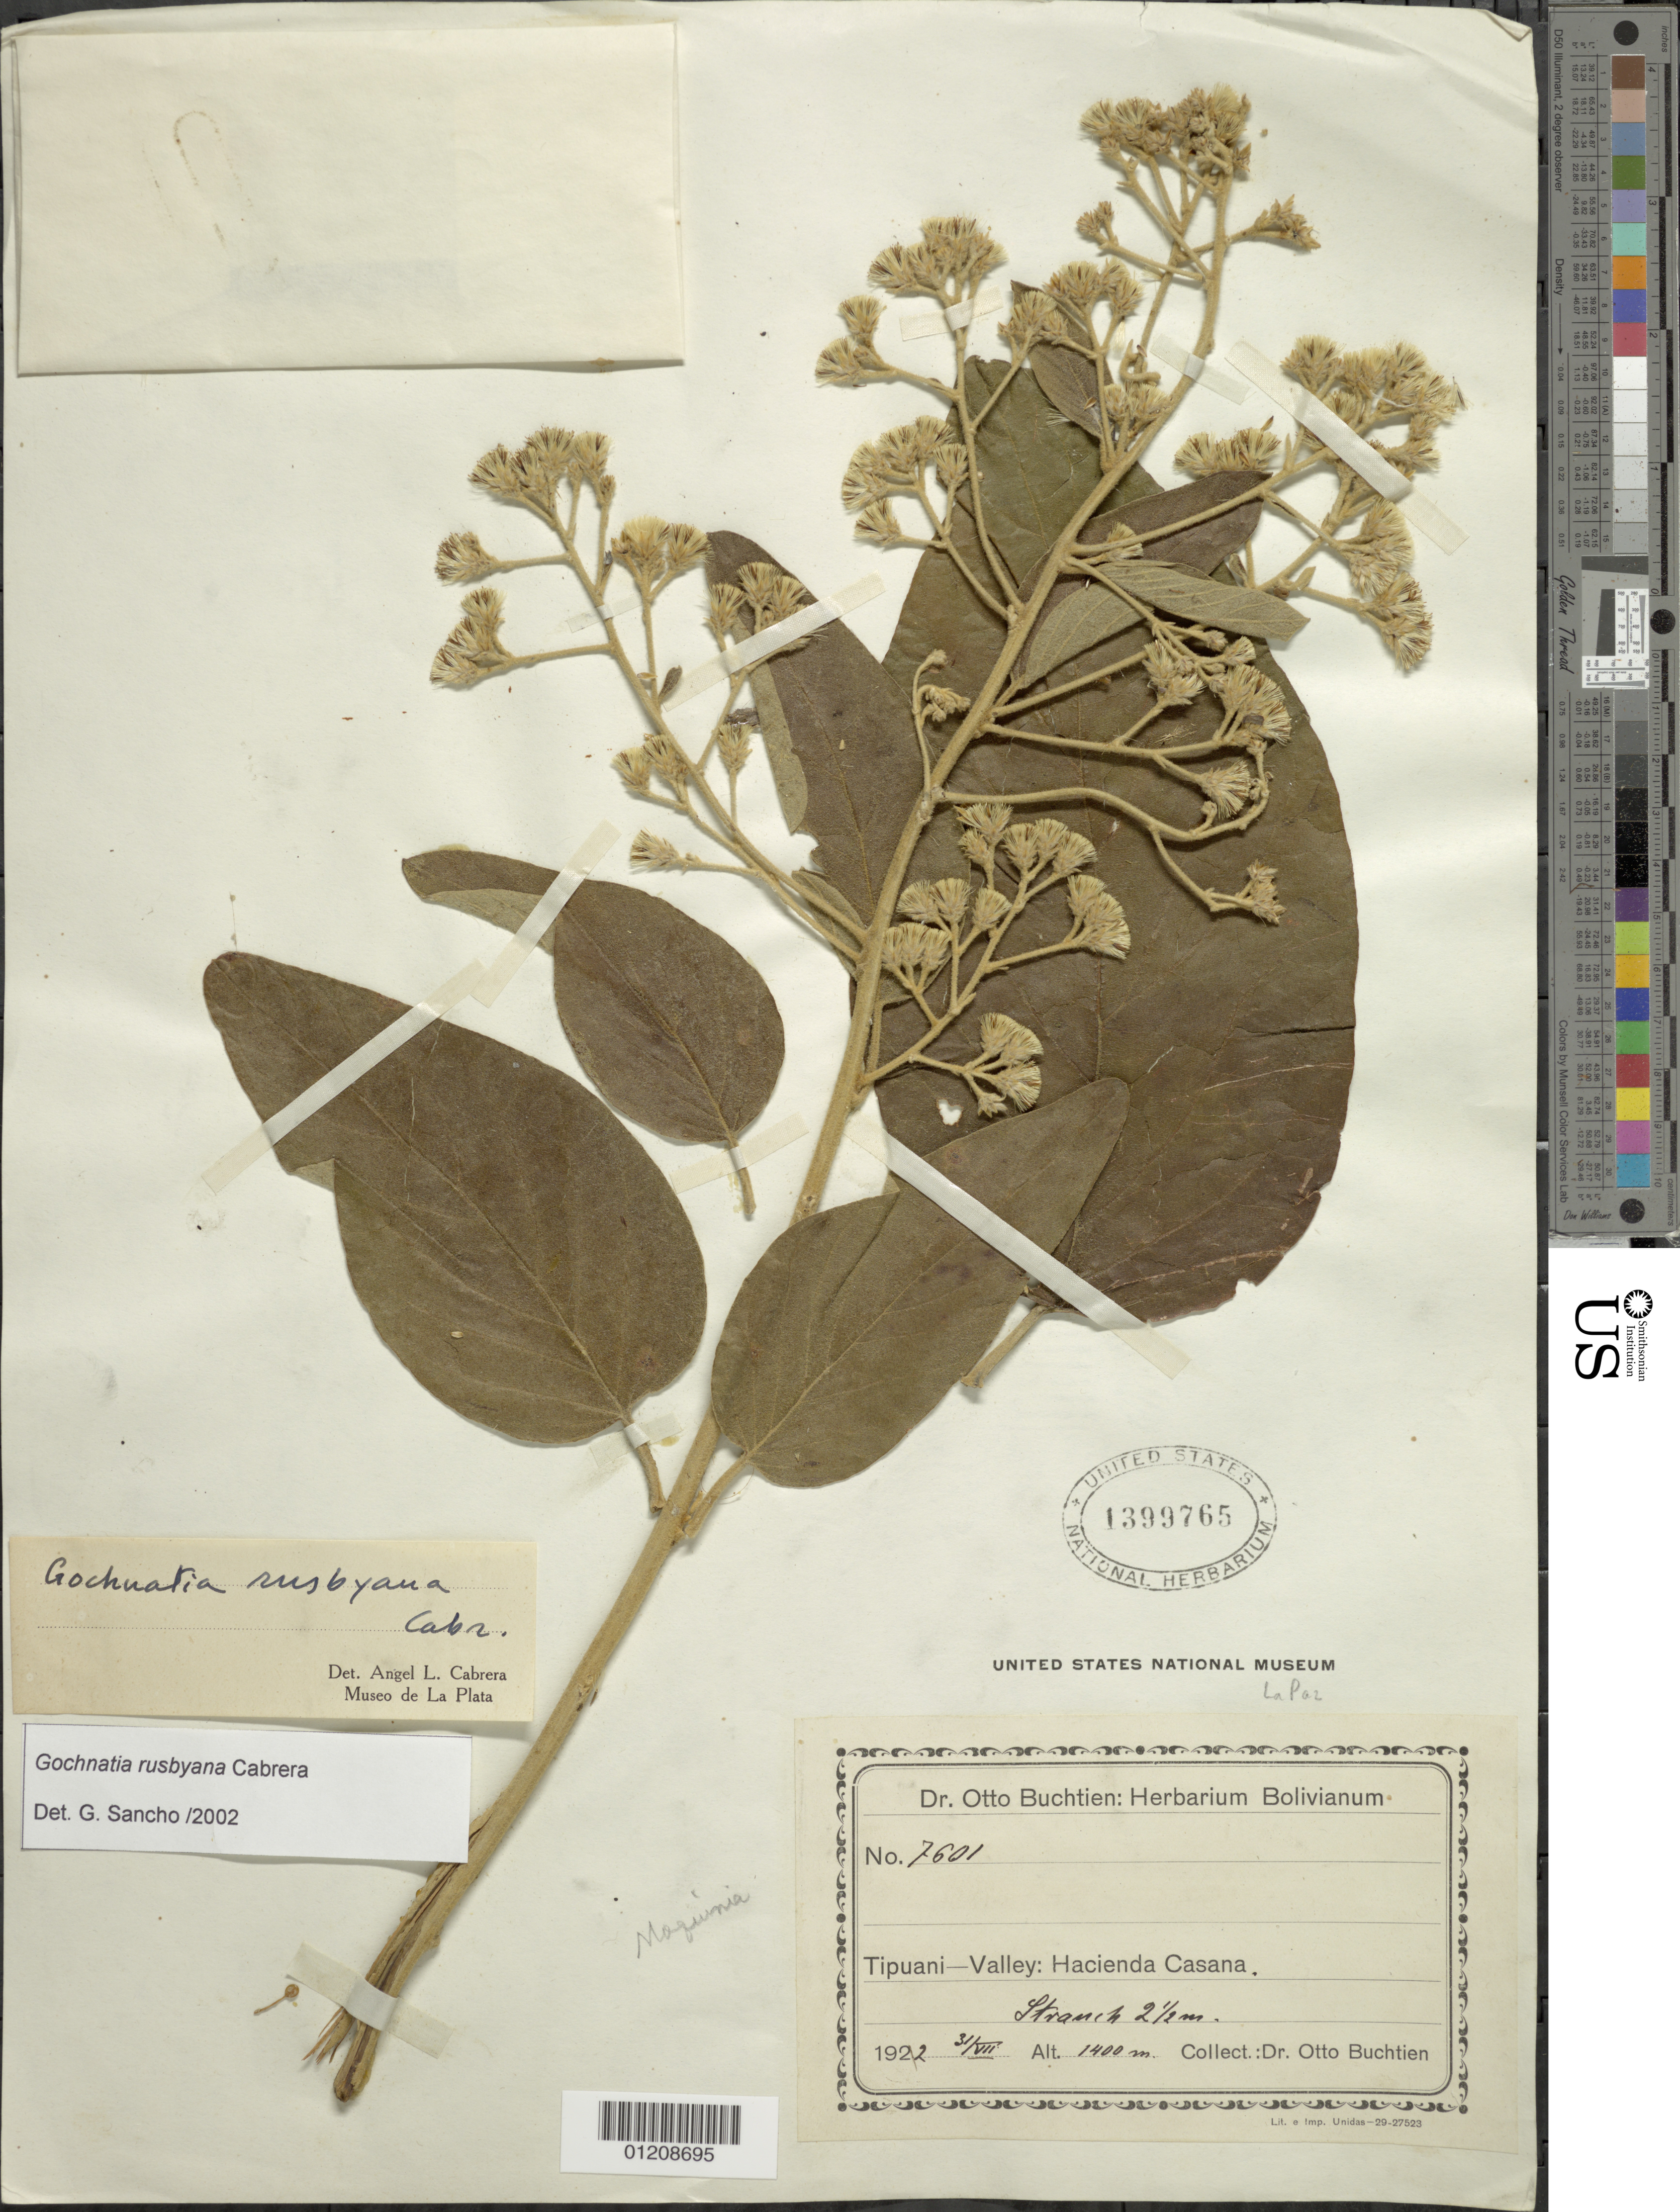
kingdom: Plantae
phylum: Tracheophyta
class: Magnoliopsida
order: Asterales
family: Asteraceae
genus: Moquiniastrum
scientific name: Moquiniastrum bolivianum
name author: (Rusby) G. Sancho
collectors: O. Buchtien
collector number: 7601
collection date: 1922-07-31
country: Bolivia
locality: Tipuani-valley: Hacienda Casana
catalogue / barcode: US 1399765